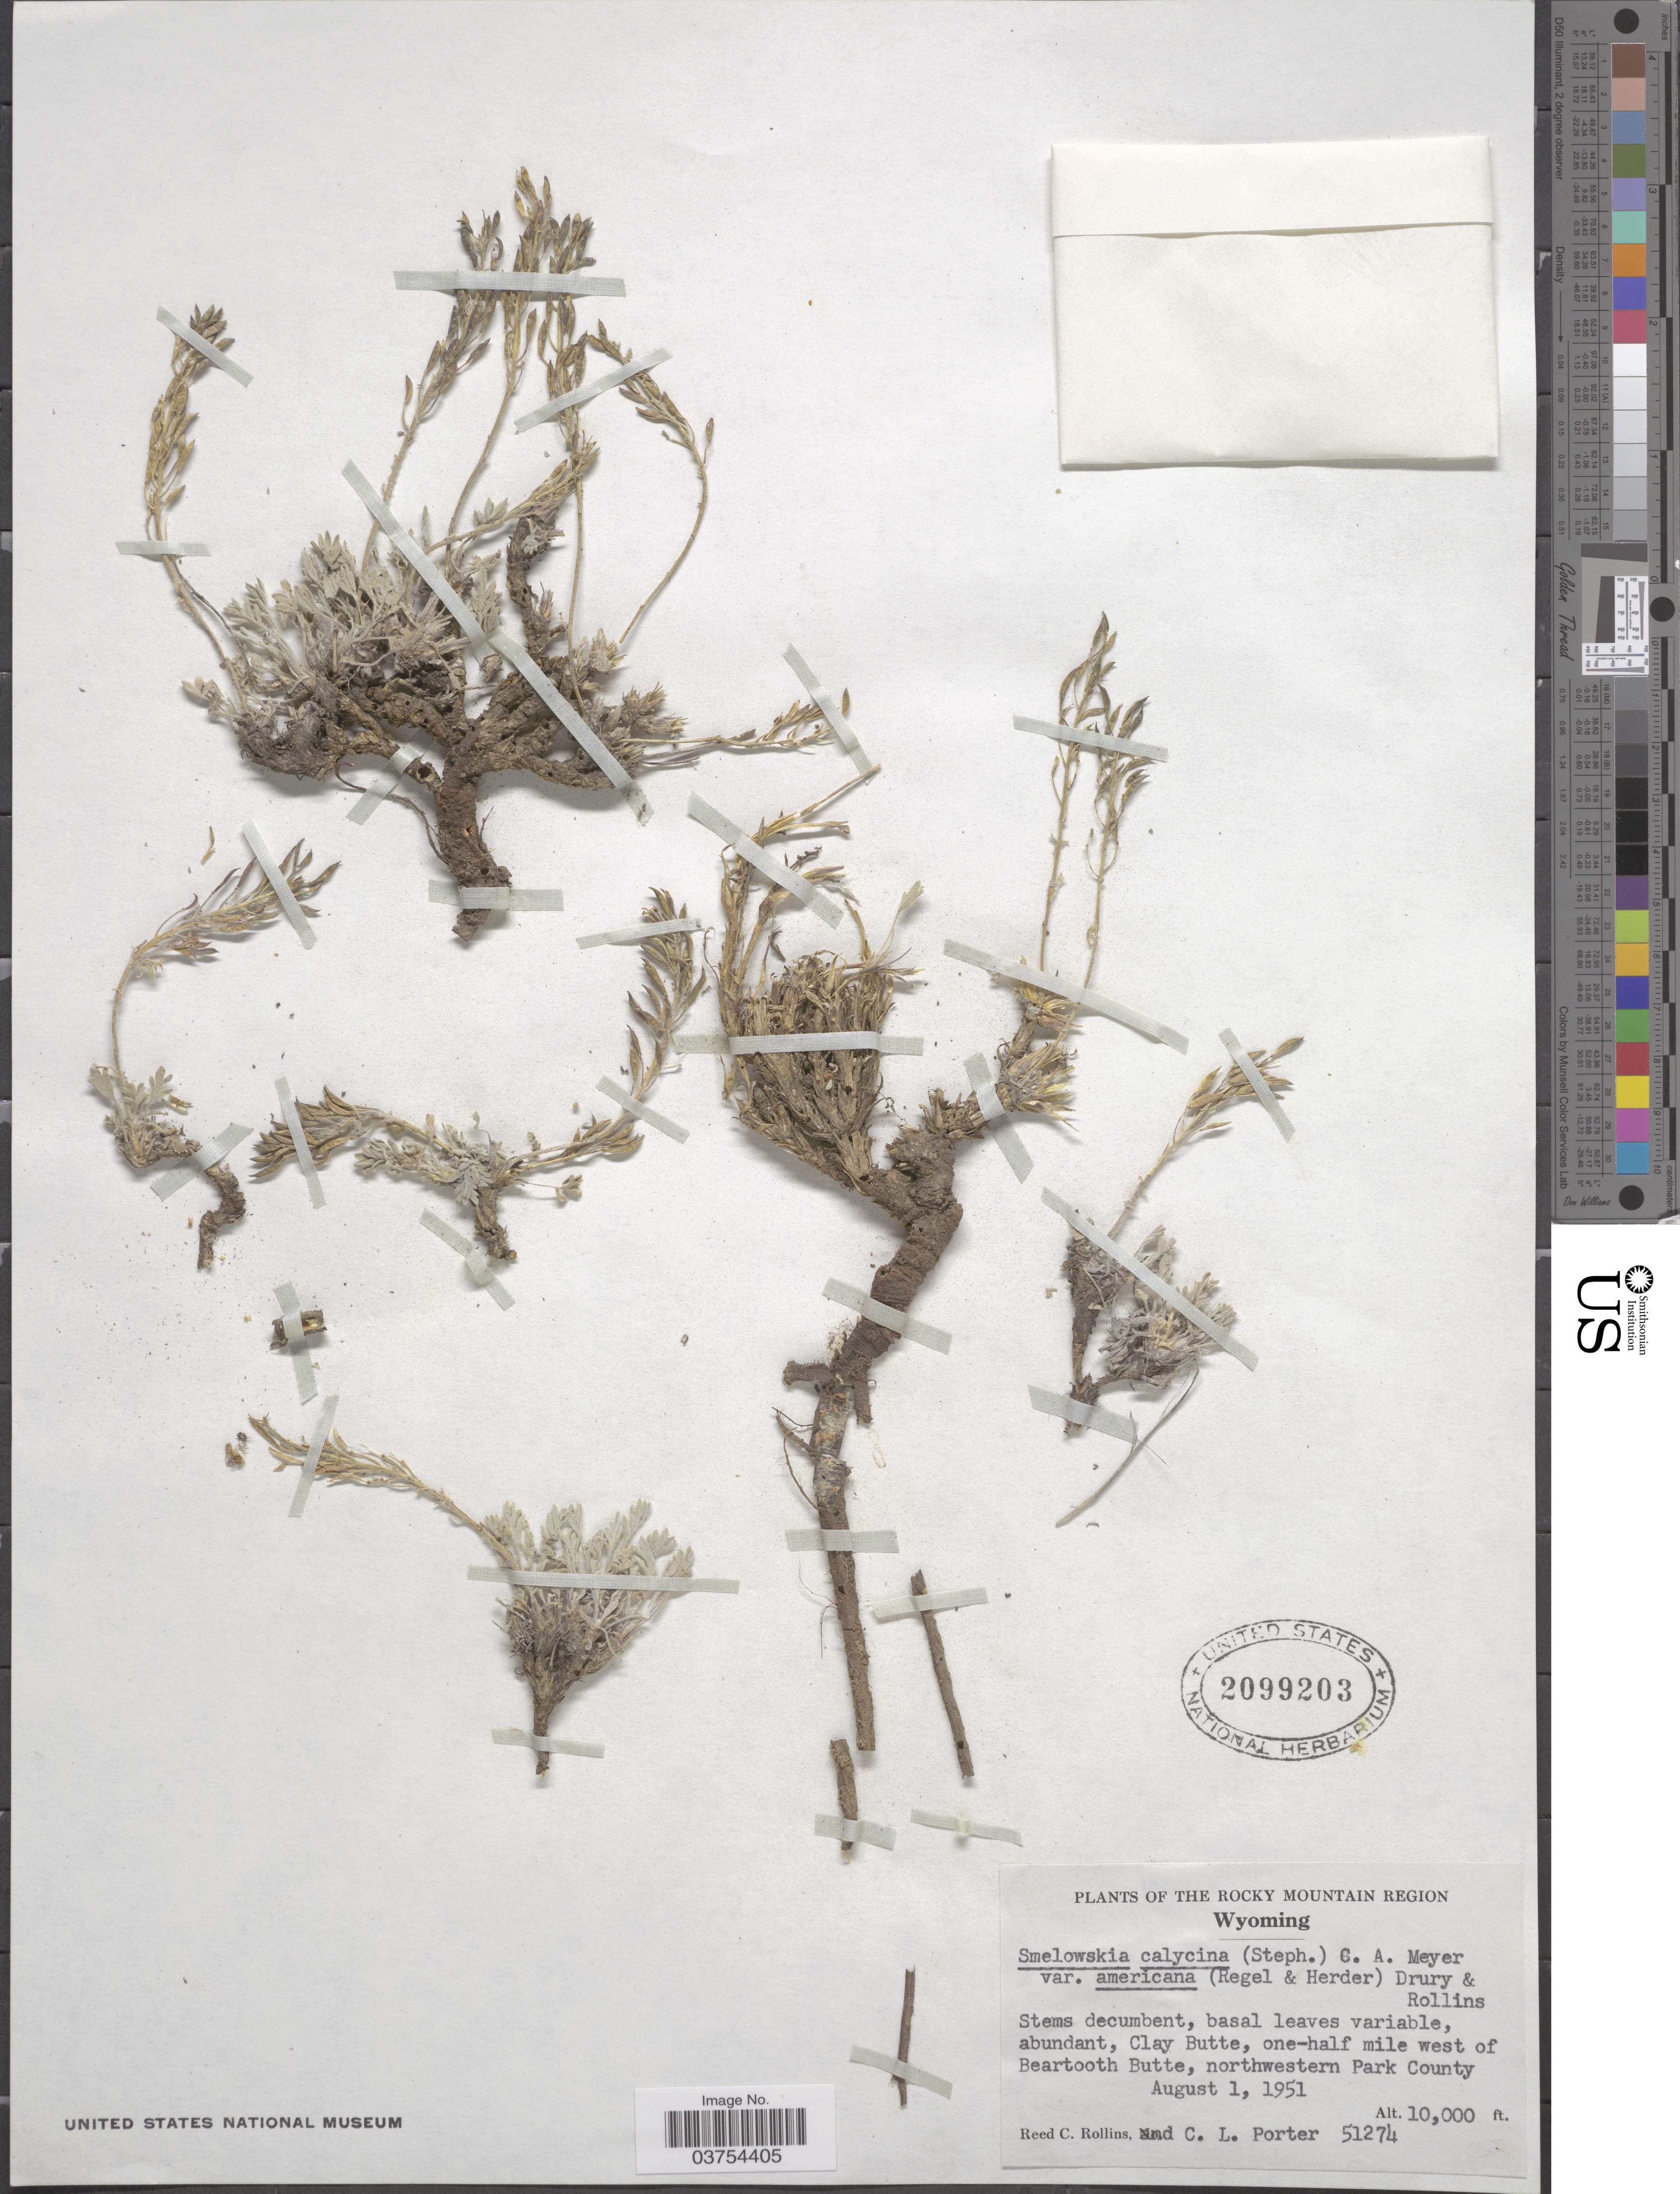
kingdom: Plantae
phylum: Tracheophyta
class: Magnoliopsida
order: Brassicales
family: Brassicaceae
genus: Smelowskia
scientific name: Smelowskia calycina var. americana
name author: (Regel & Herder) W.H.Drury & Rollins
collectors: R. C. Rollins & C. L. Porter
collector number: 51274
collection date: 1951-08-01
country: United States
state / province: Wyoming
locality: The Rocky Mountain Region. Clay Butte, one-half mile west of Beartooth Butte, northwestern Park County.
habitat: clay butte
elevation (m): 3048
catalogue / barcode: US 2099203